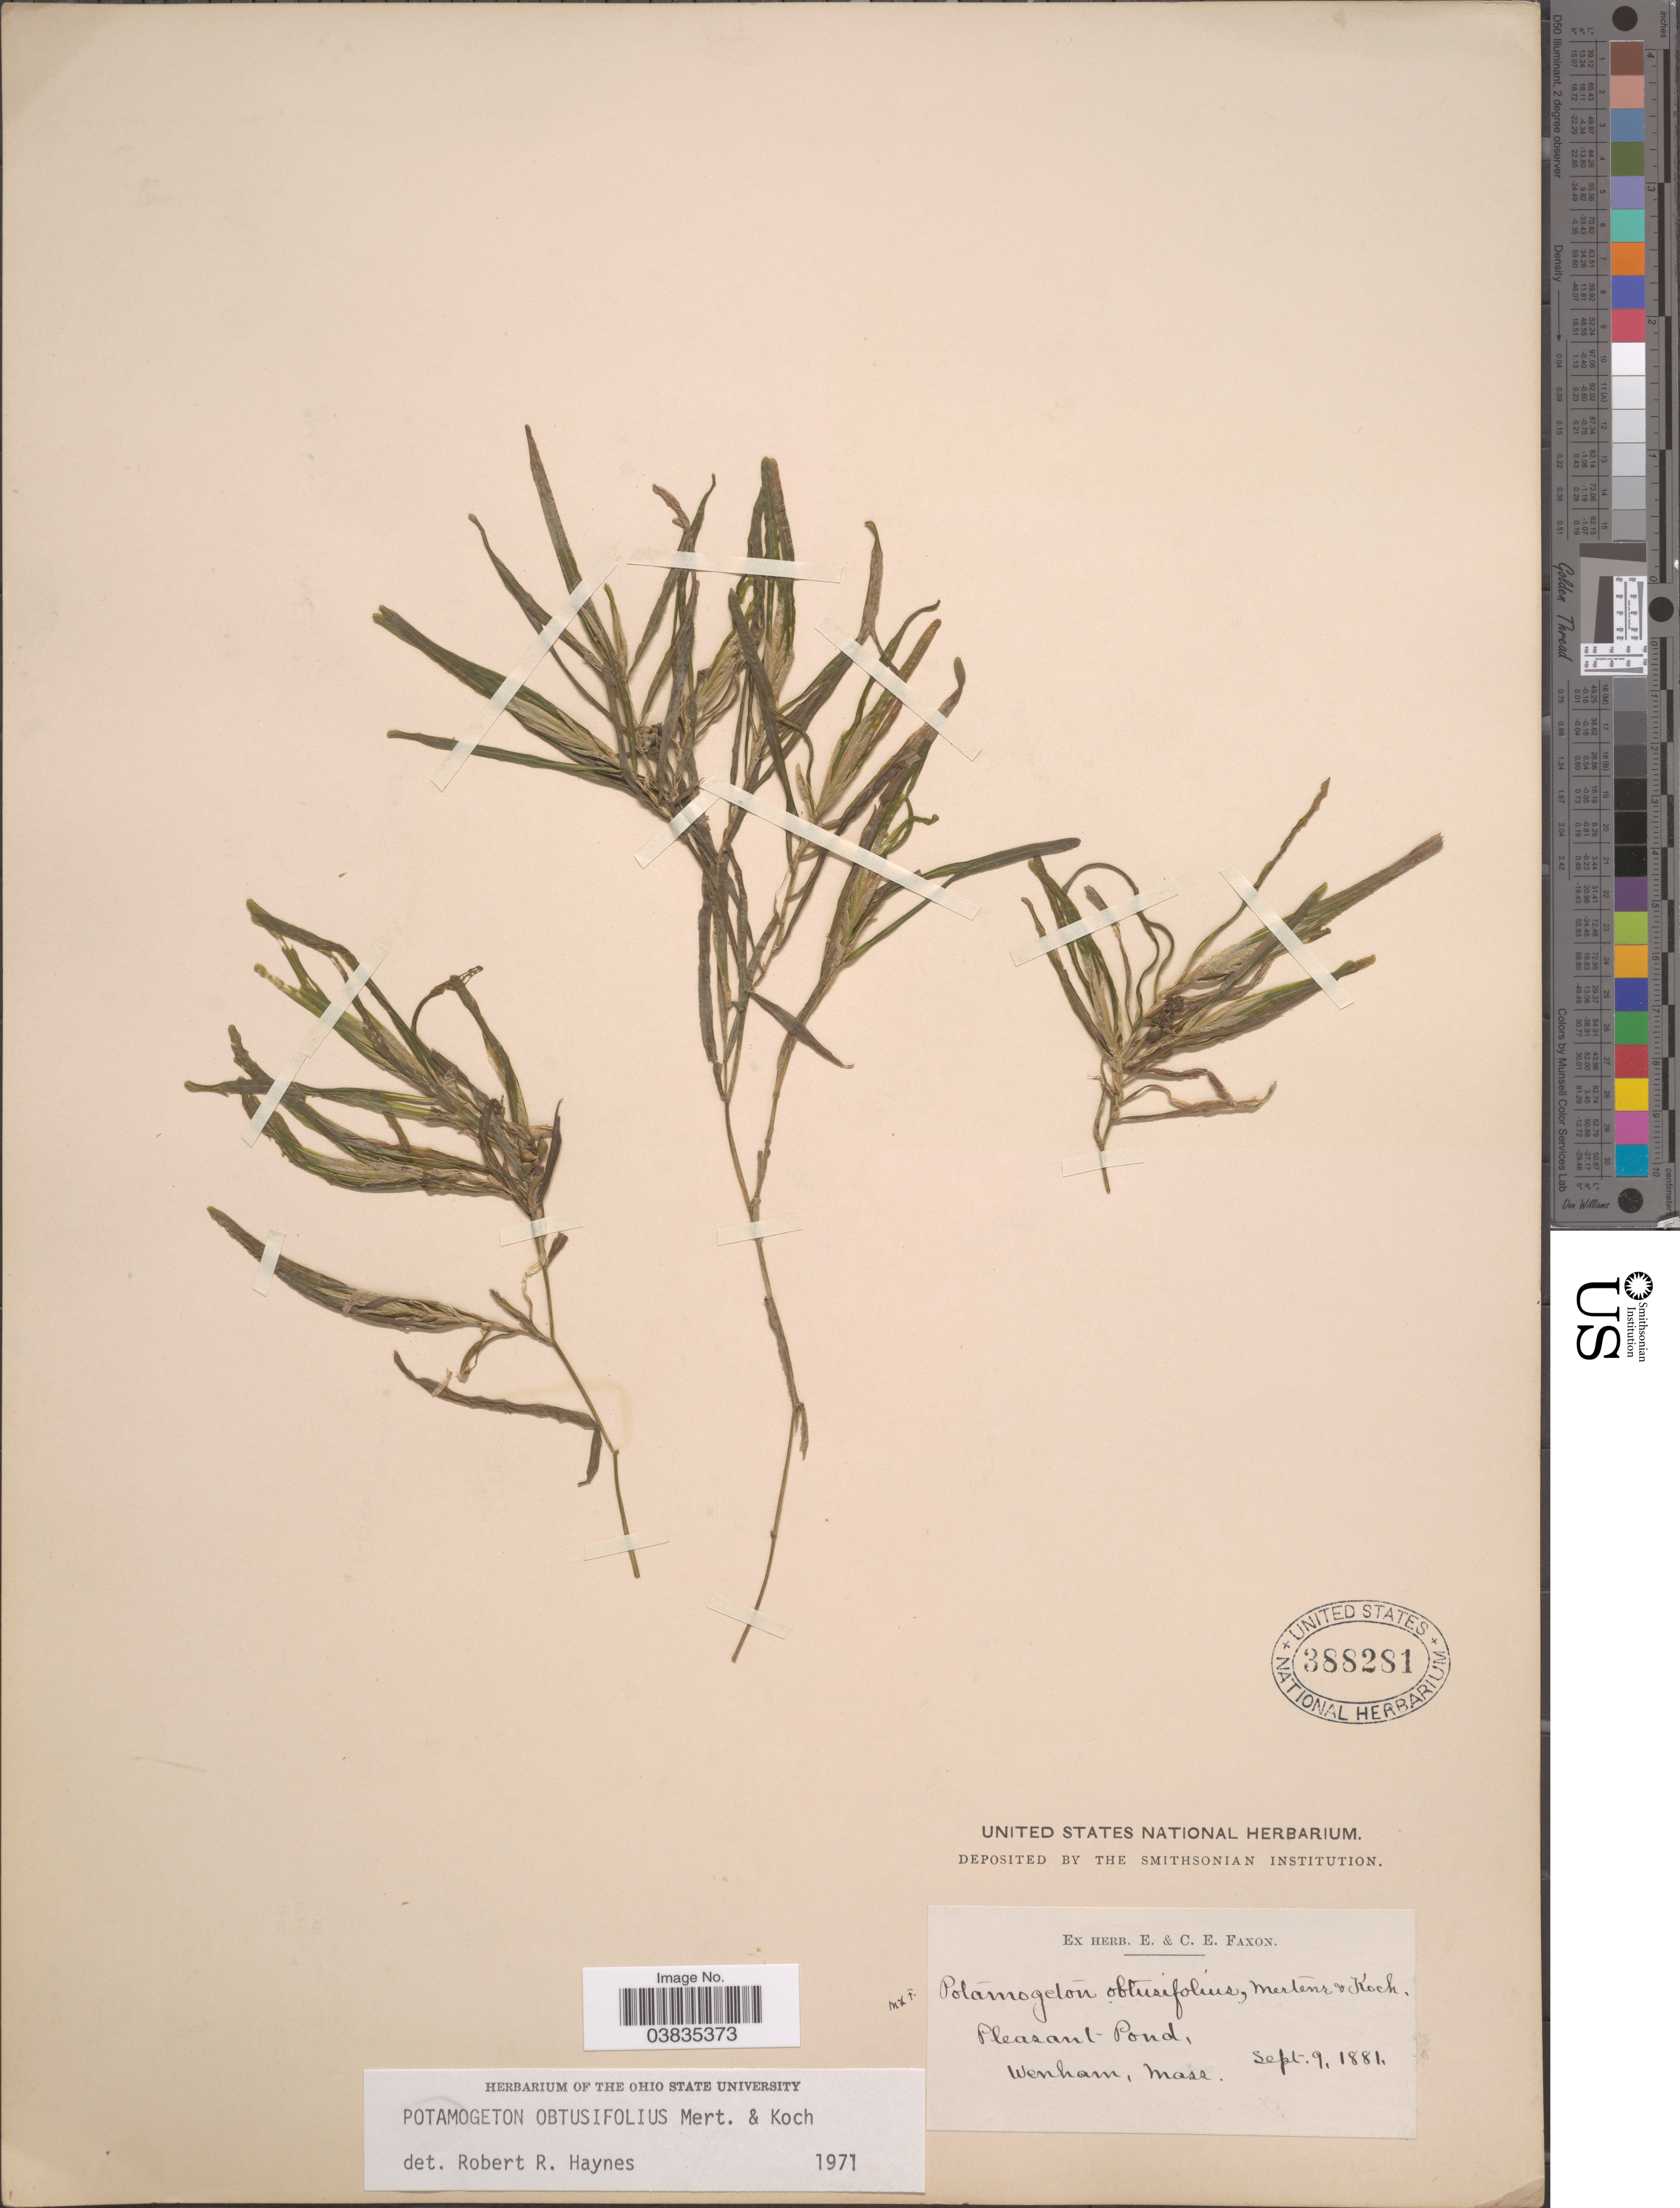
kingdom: Plantae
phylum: Tracheophyta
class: Liliopsida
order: Alismatales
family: Potamogetonaceae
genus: Potamogeton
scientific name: Potamogeton obtusifolius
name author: Mert. & W.D.J. Koch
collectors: ex herb. E. & C.E. Faxon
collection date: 1881-09-09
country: United States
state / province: Massachusetts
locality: Pleasant-Pond, Wenham.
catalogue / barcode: US 388281